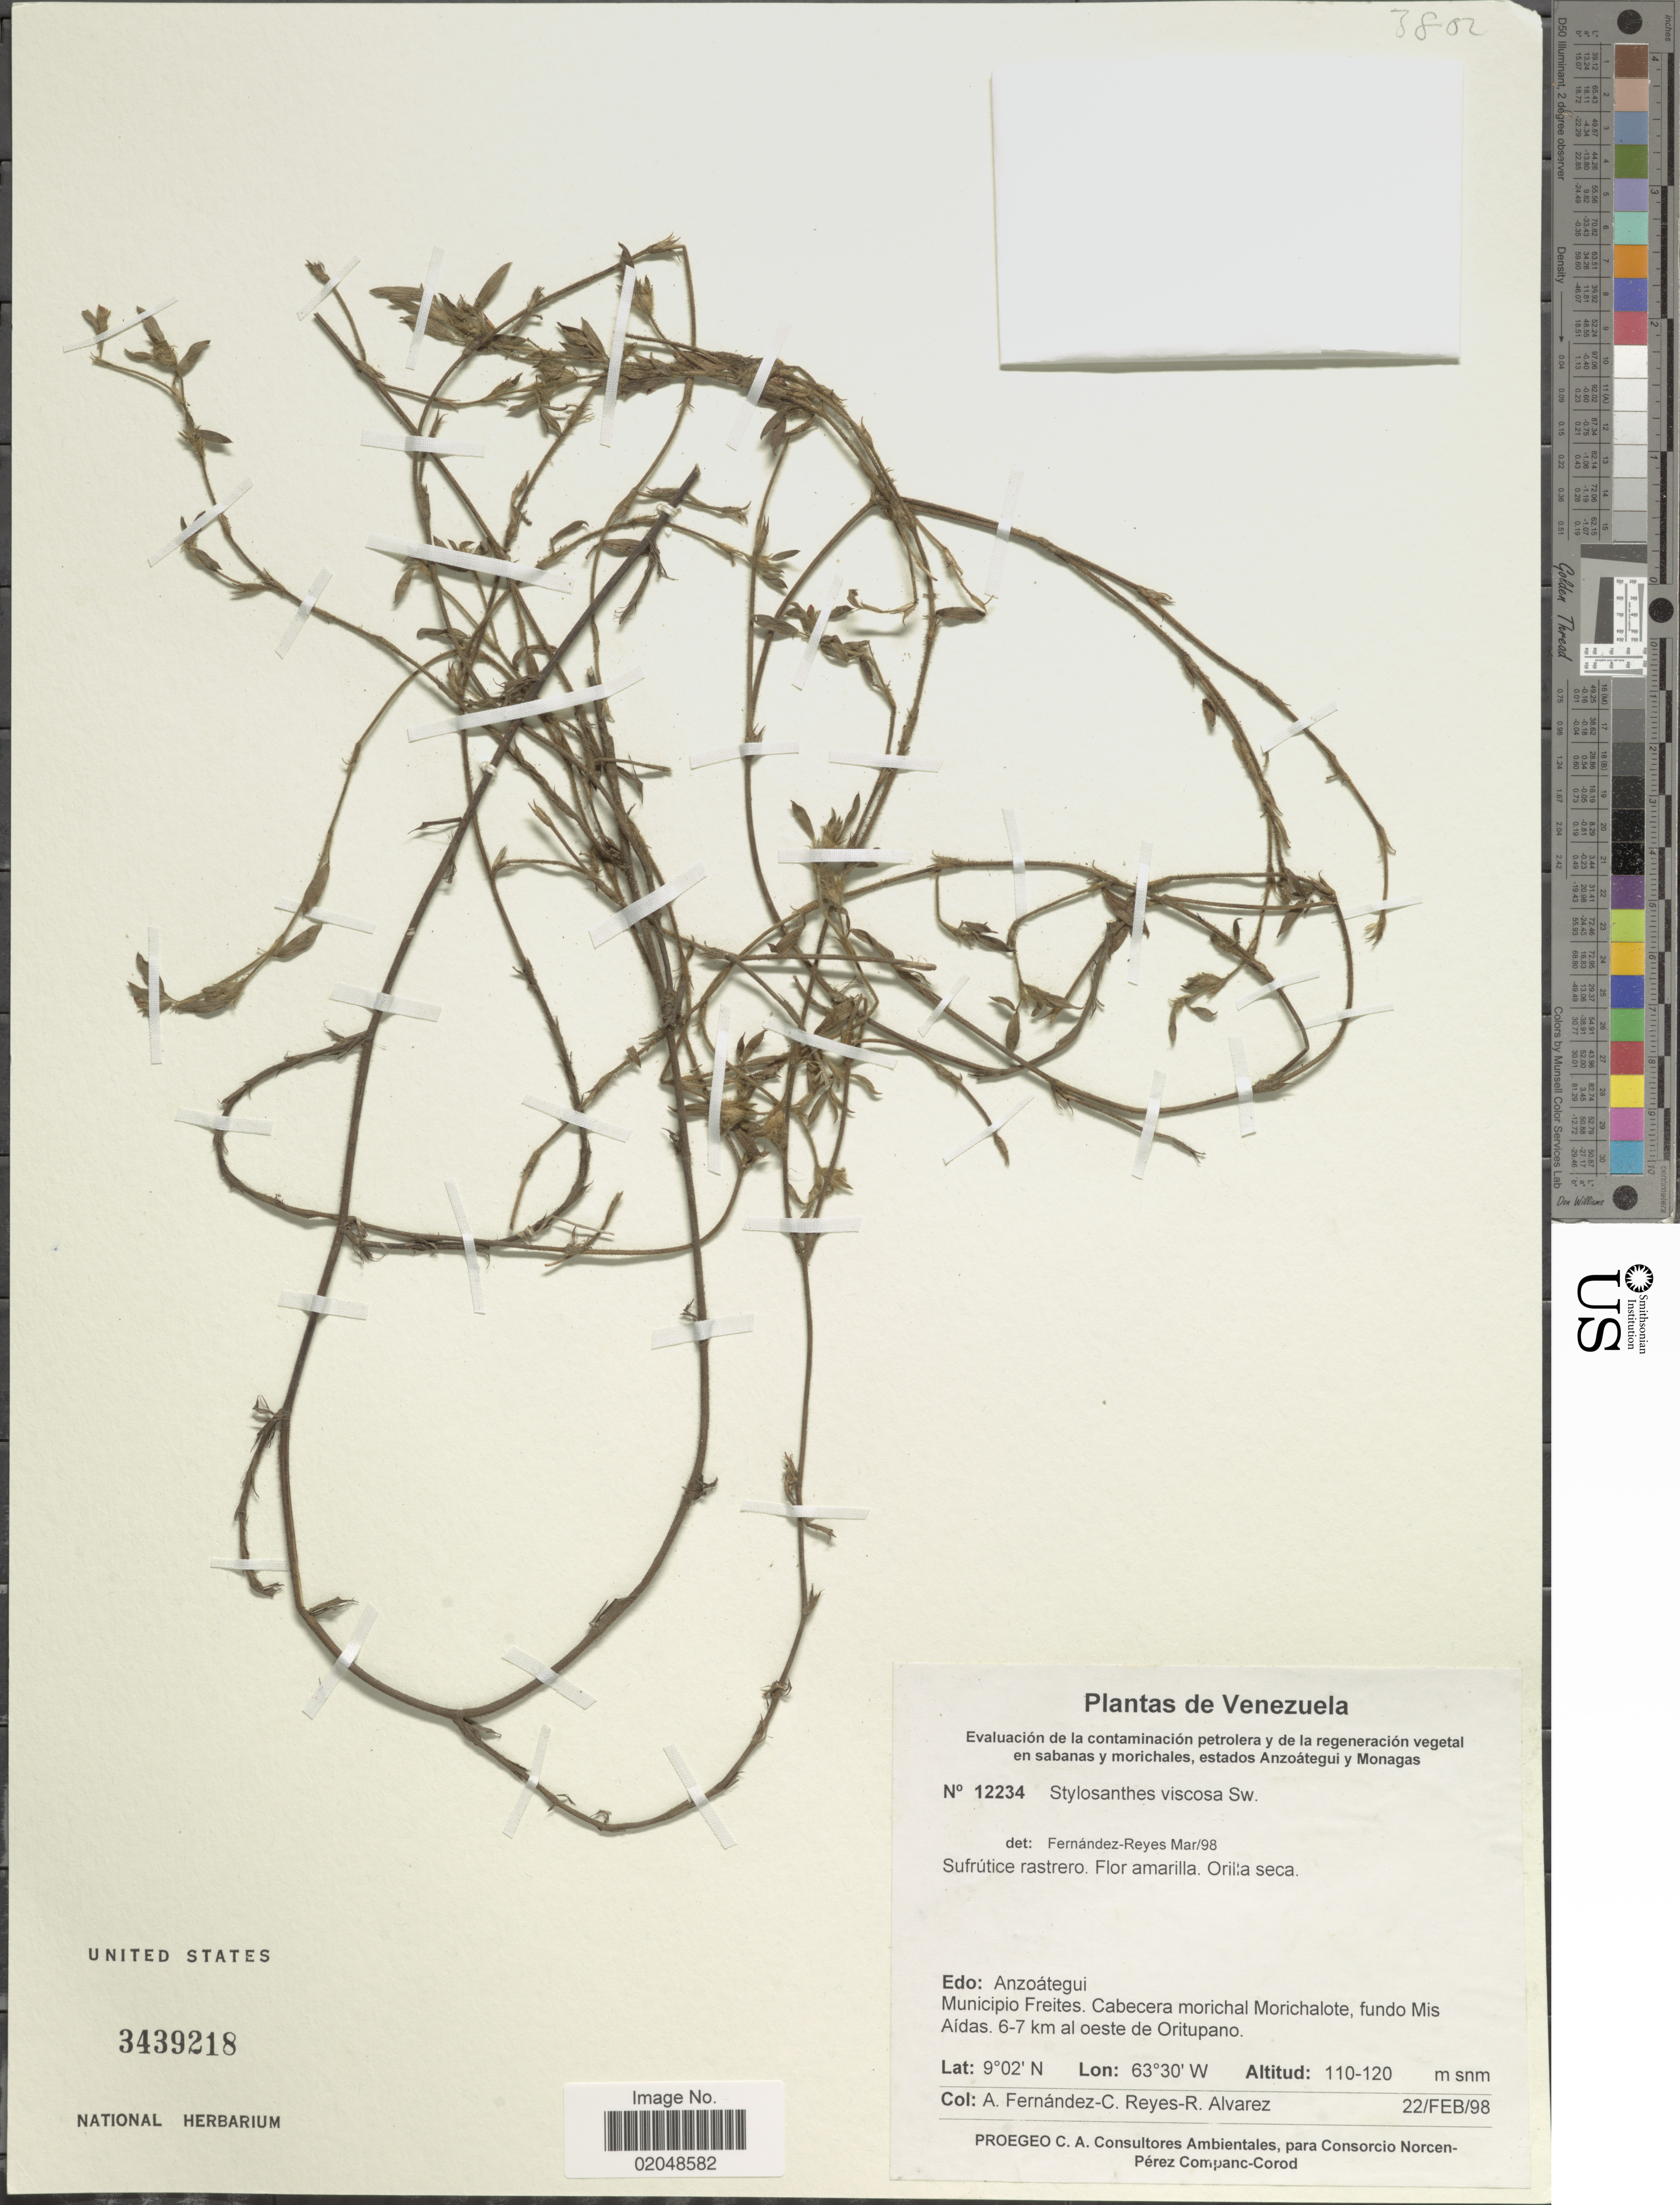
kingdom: Plantae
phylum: Tracheophyta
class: Magnoliopsida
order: Fabales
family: Fabaceae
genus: Stylosanthes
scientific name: Stylosanthes viscosa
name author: Sw.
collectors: A. Fernández, C. Reyes & R. Alvarez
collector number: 12234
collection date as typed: Transcribed d/m/y: 22/2/98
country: Venezuela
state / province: Anzoategui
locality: Municipio Freites. Cabecera morichal Morichalote, fundo Mis Aidas 6-7 km al oeste de Oritupano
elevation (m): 110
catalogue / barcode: US 3439218